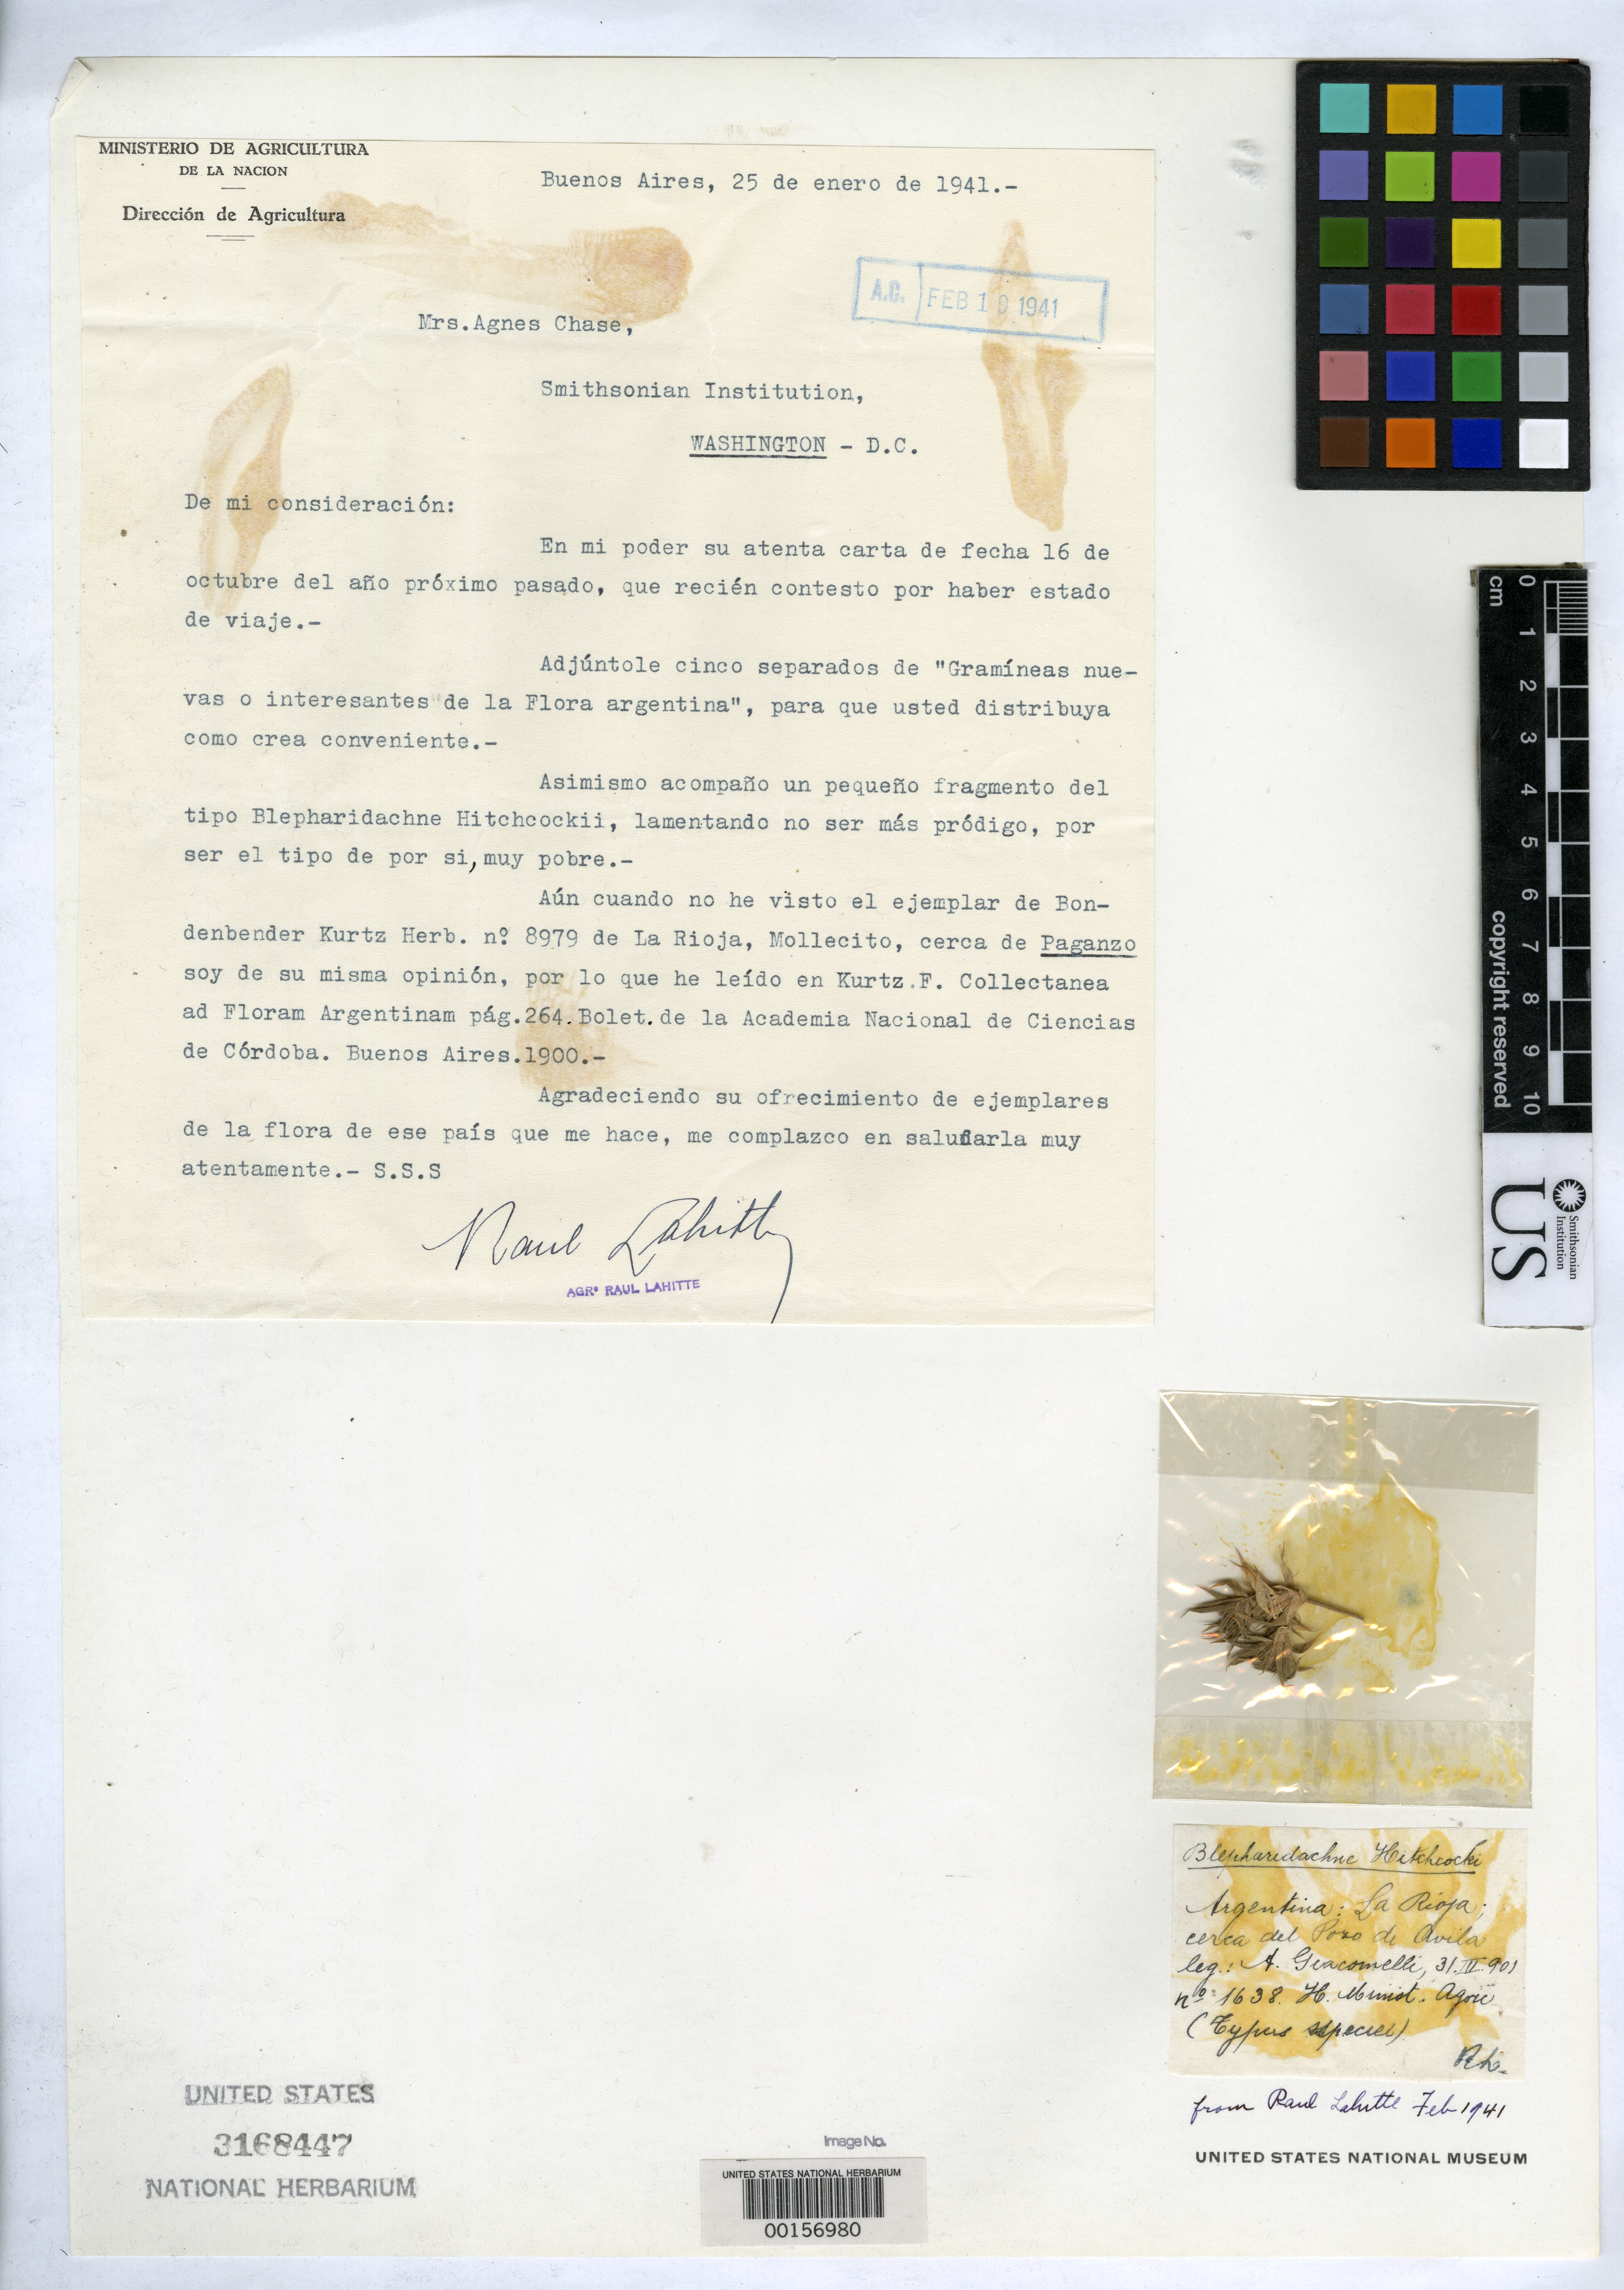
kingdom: Plantae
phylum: Tracheophyta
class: Liliopsida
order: Poales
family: Poaceae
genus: Blepharidachne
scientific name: Blepharidachne hitchcockii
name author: Lahitte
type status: Type Fragment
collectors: A. Giacomelli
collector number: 1638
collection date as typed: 31 --- 1901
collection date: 1901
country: Argentina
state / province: La Rioja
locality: Cerca del Pozo de Avila.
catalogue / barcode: US 3168447